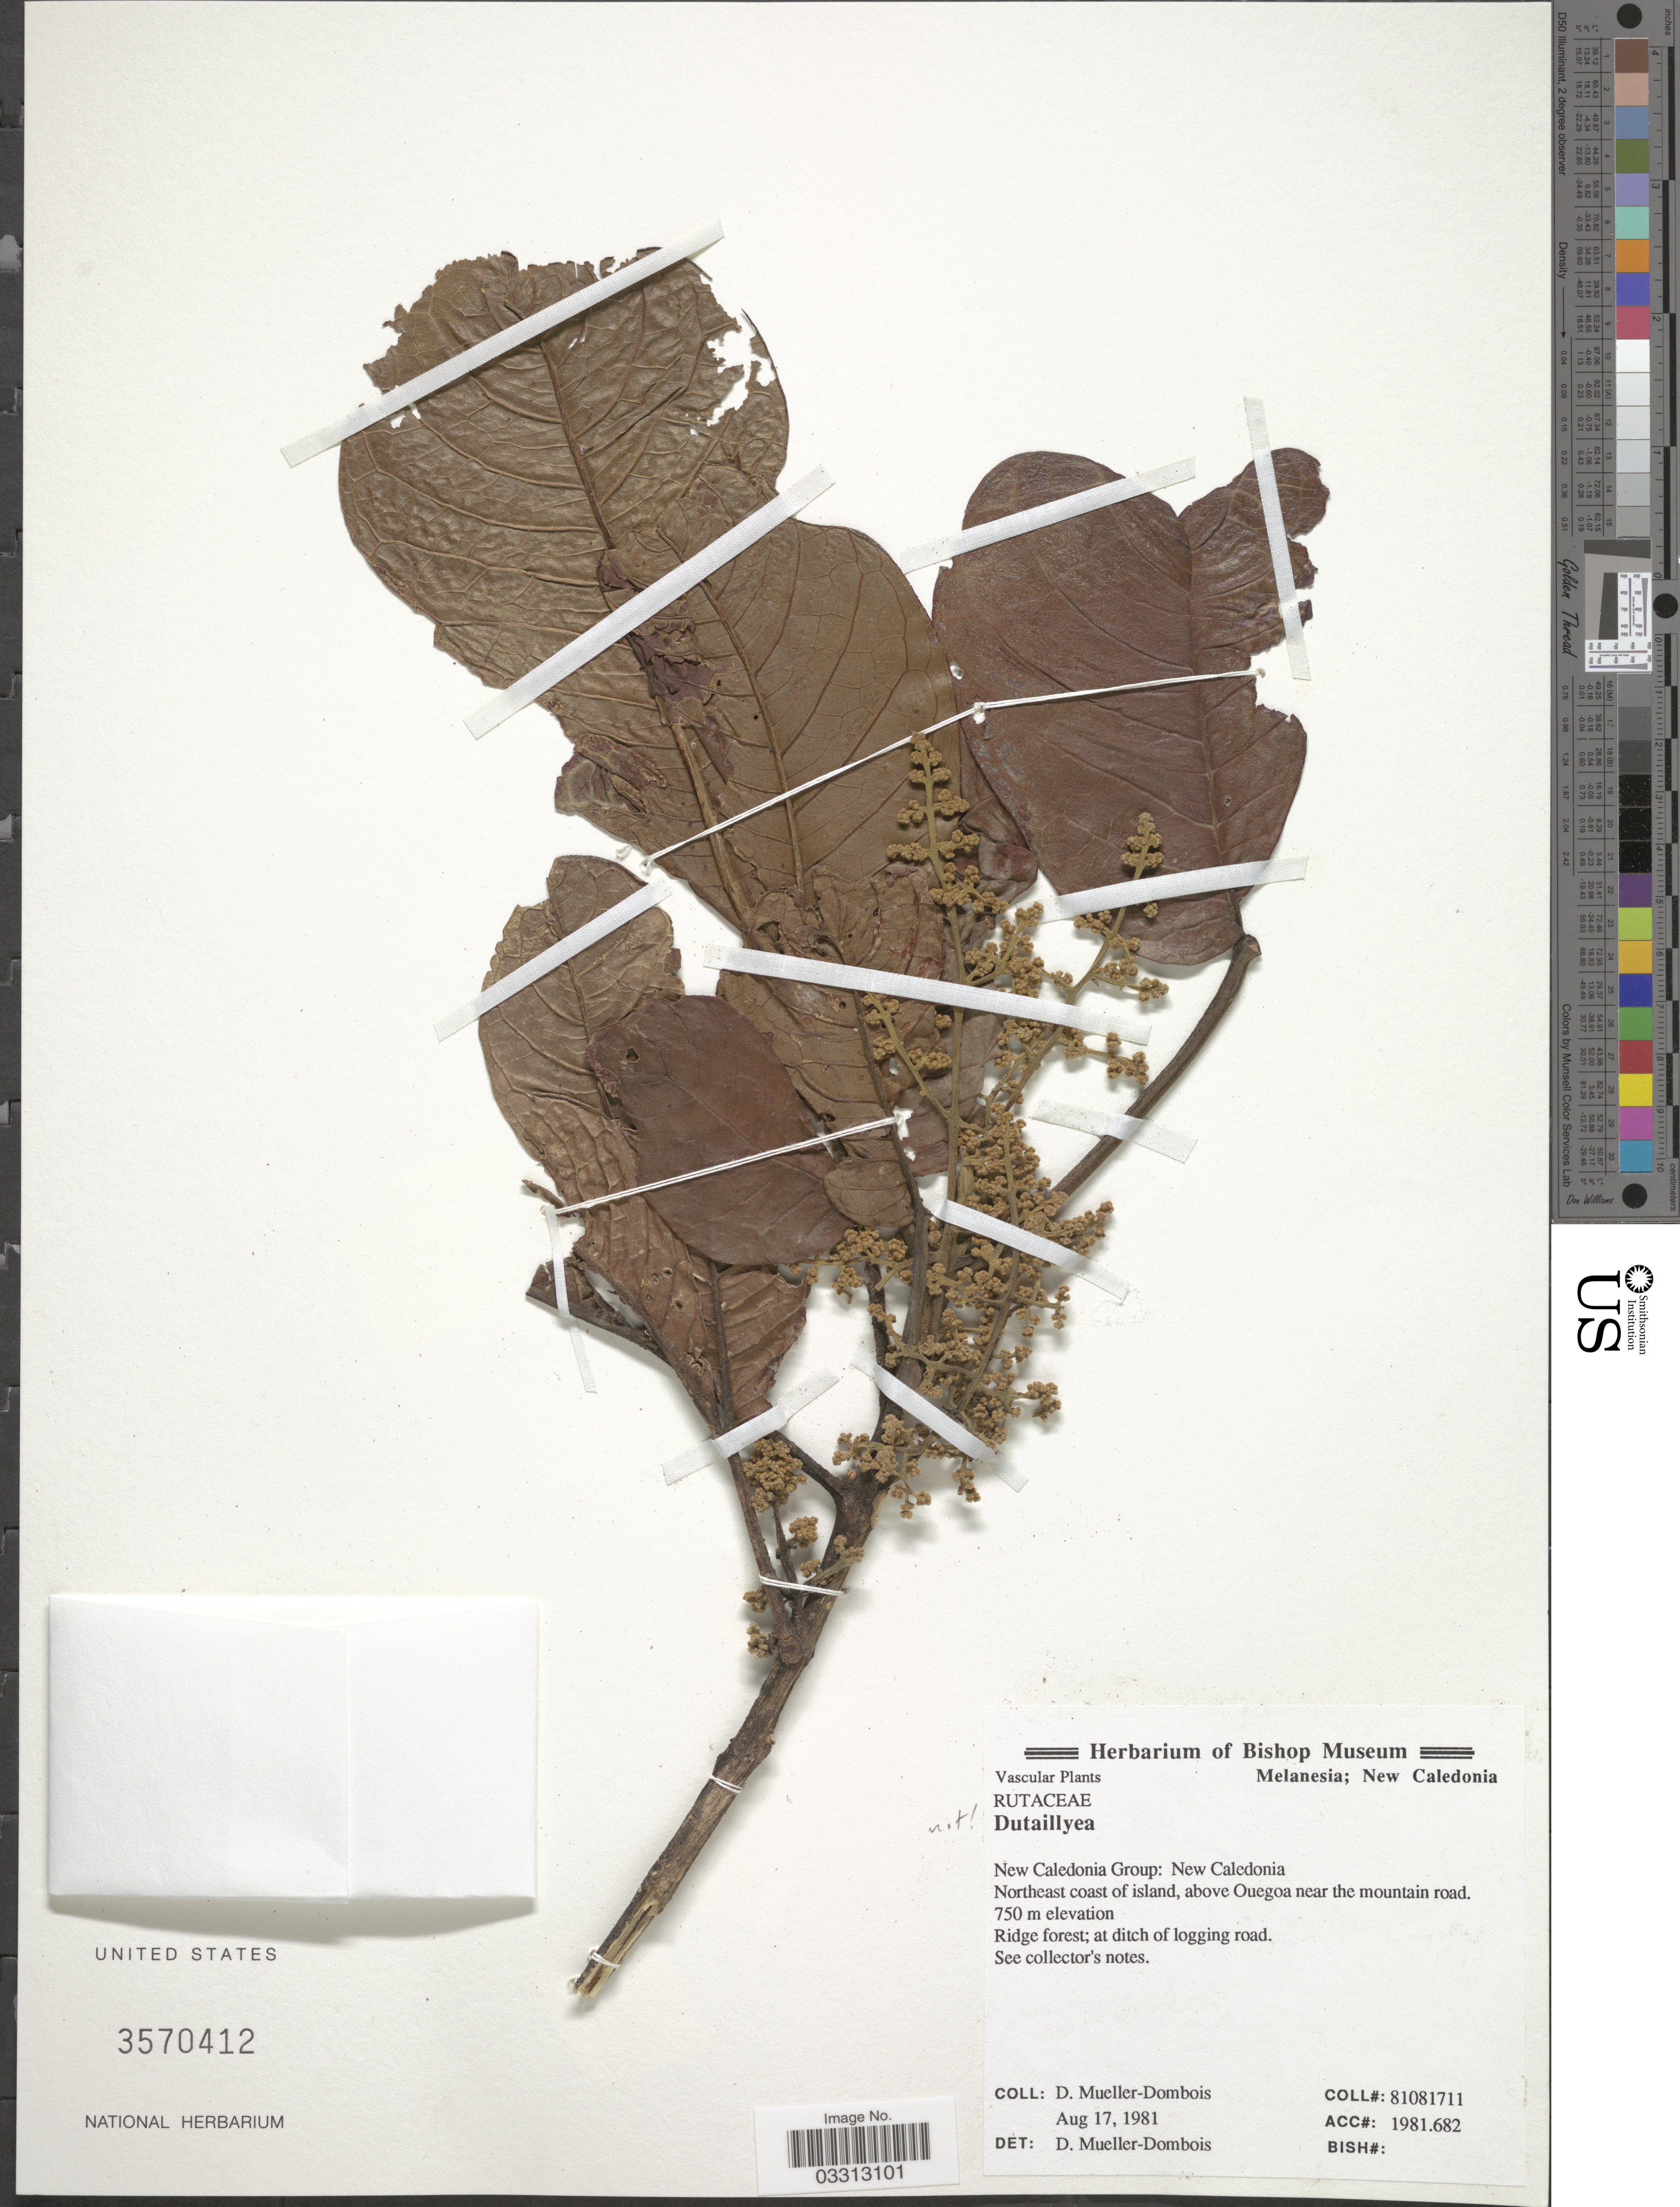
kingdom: Plantae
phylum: Tracheophyta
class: Magnoliopsida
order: Sapindales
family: Rutaceae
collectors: D. Mueller-Dombois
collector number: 81081711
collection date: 1981-08-17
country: New Caledonia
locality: Melanesia. New Caledonia Group. Northeast coast of island, above Ouegoa near the mountain road.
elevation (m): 750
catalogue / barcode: US 3570412